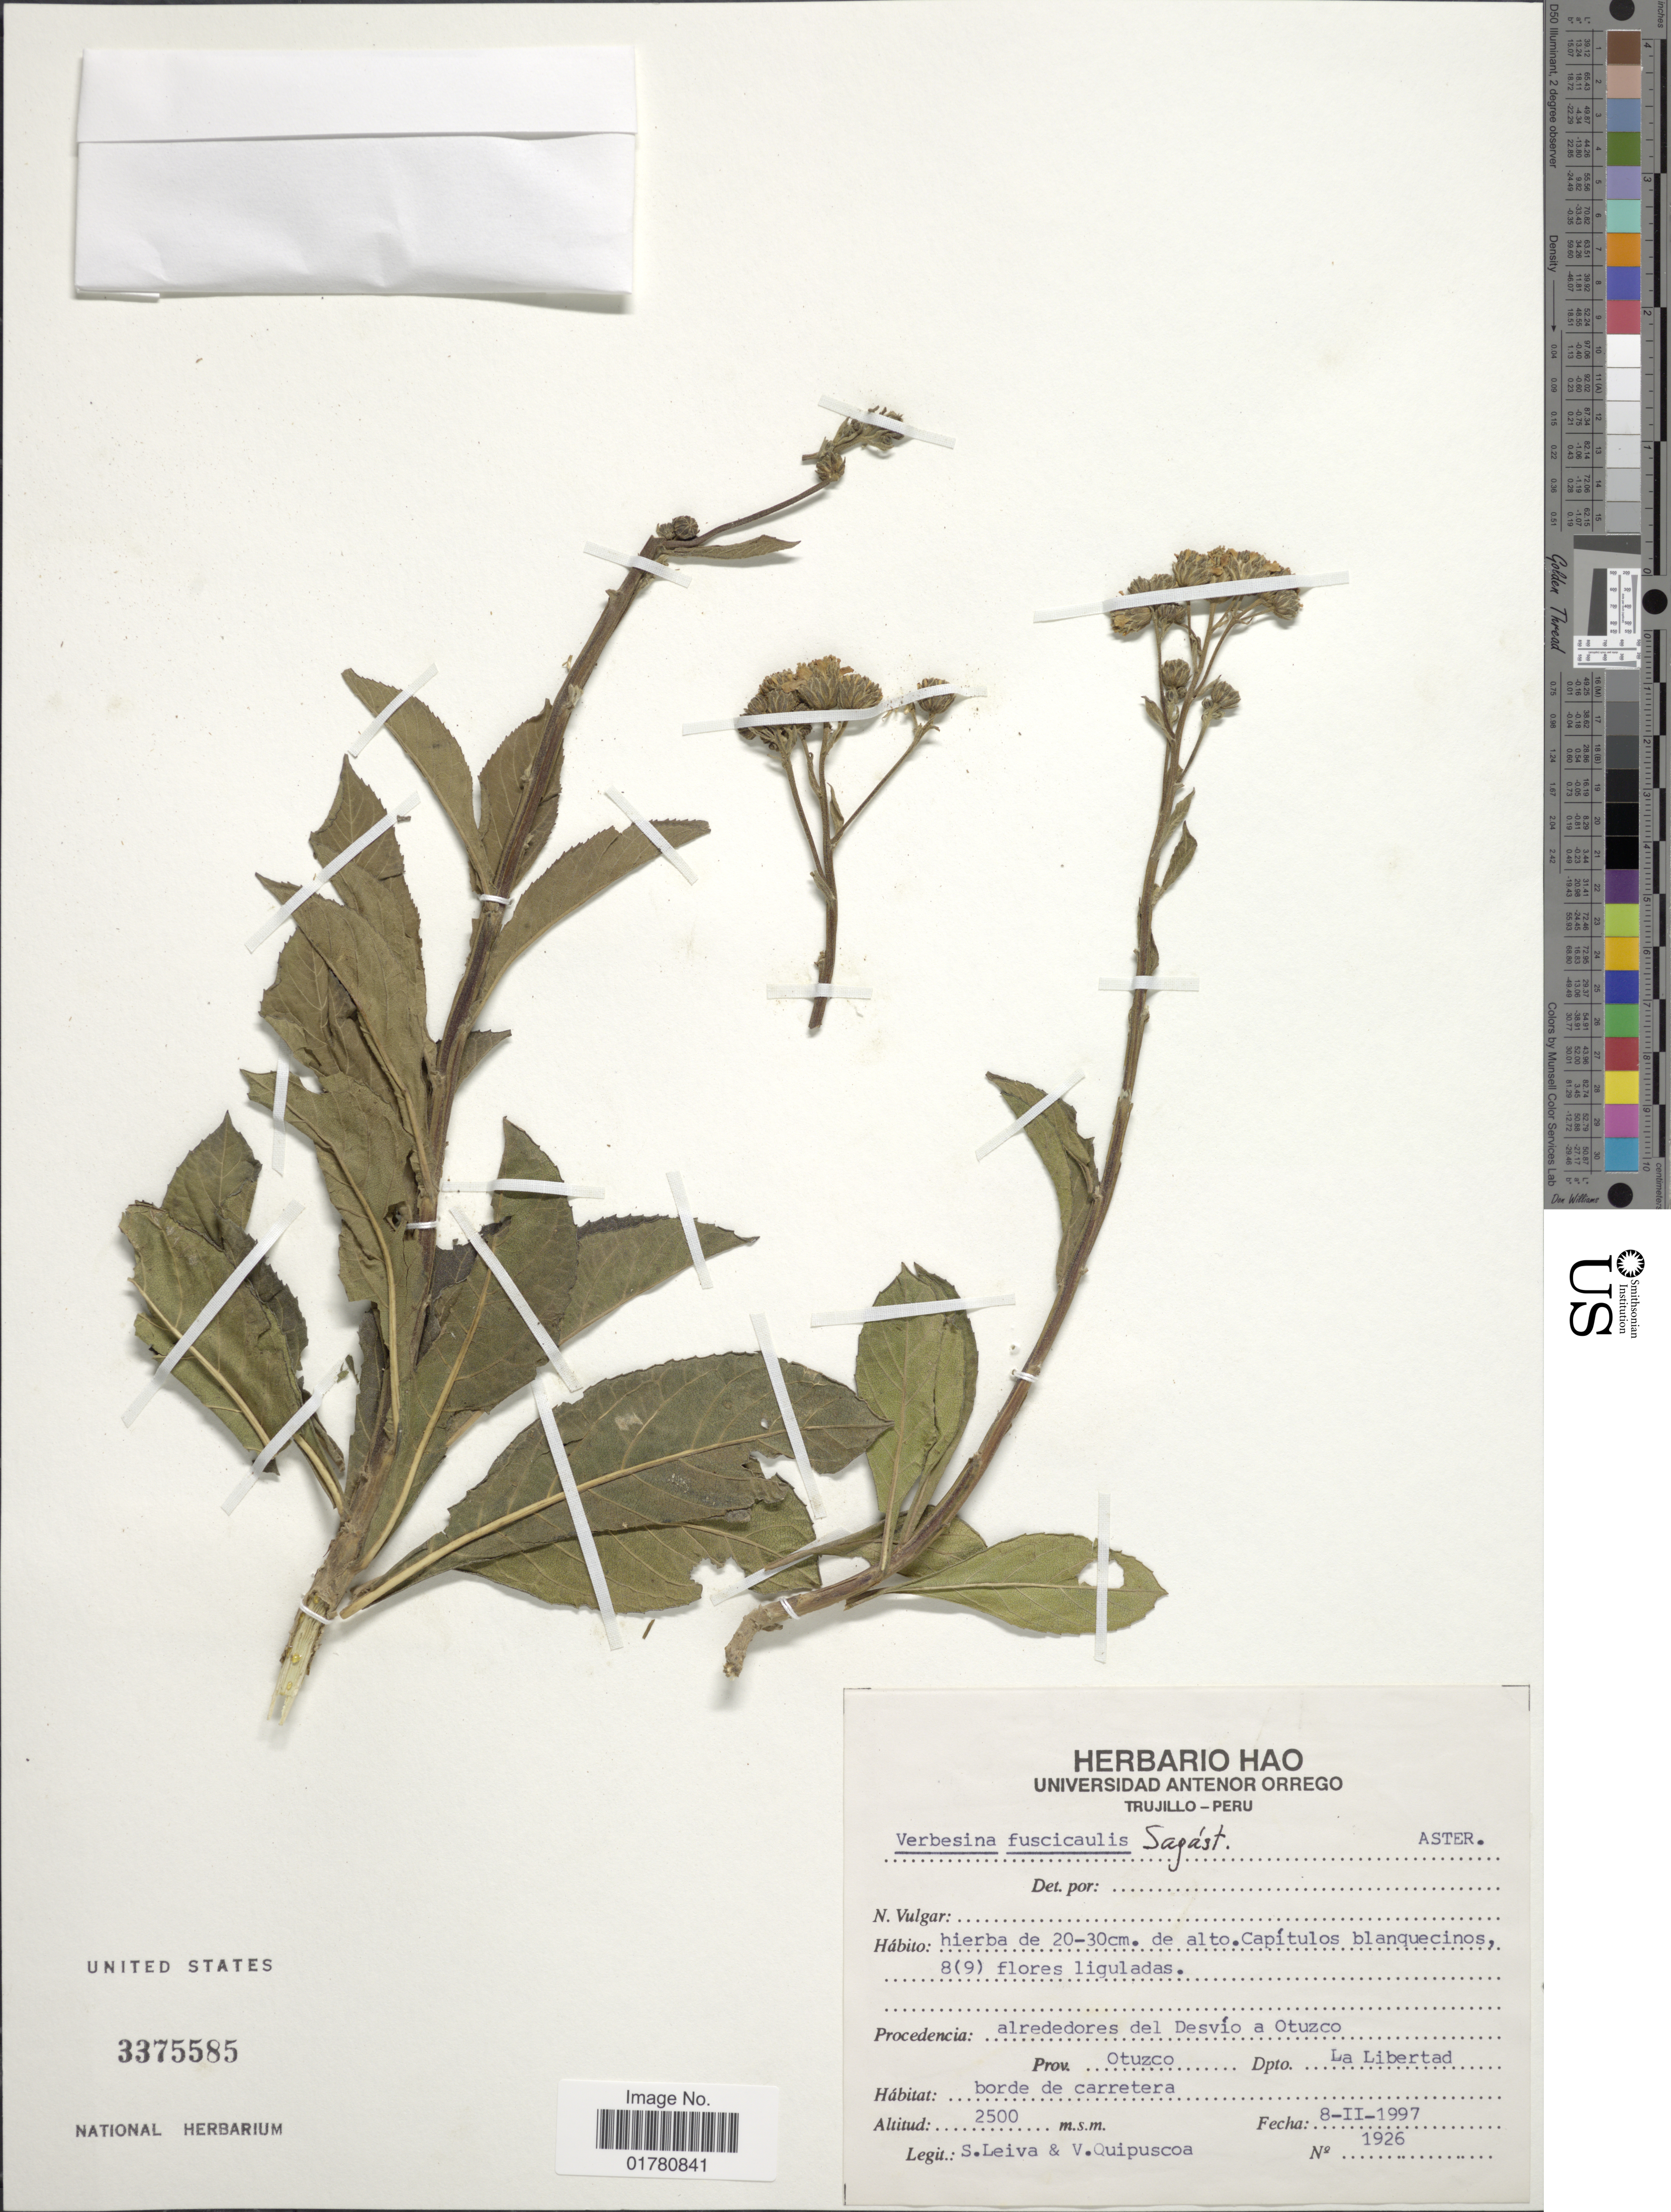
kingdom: Plantae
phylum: Tracheophyta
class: Magnoliopsida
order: Asterales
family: Asteraceae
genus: Verbesina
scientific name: Verbesina fuscicaulis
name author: Sagást.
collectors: S. Leiva & V. Quipuscoa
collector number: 1926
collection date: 1997-02-08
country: Peru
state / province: La Libertad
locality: Alrededores del Desvío a Otuzco, Prov. Otuzco, Depto La Libertad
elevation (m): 2500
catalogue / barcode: US 3375585